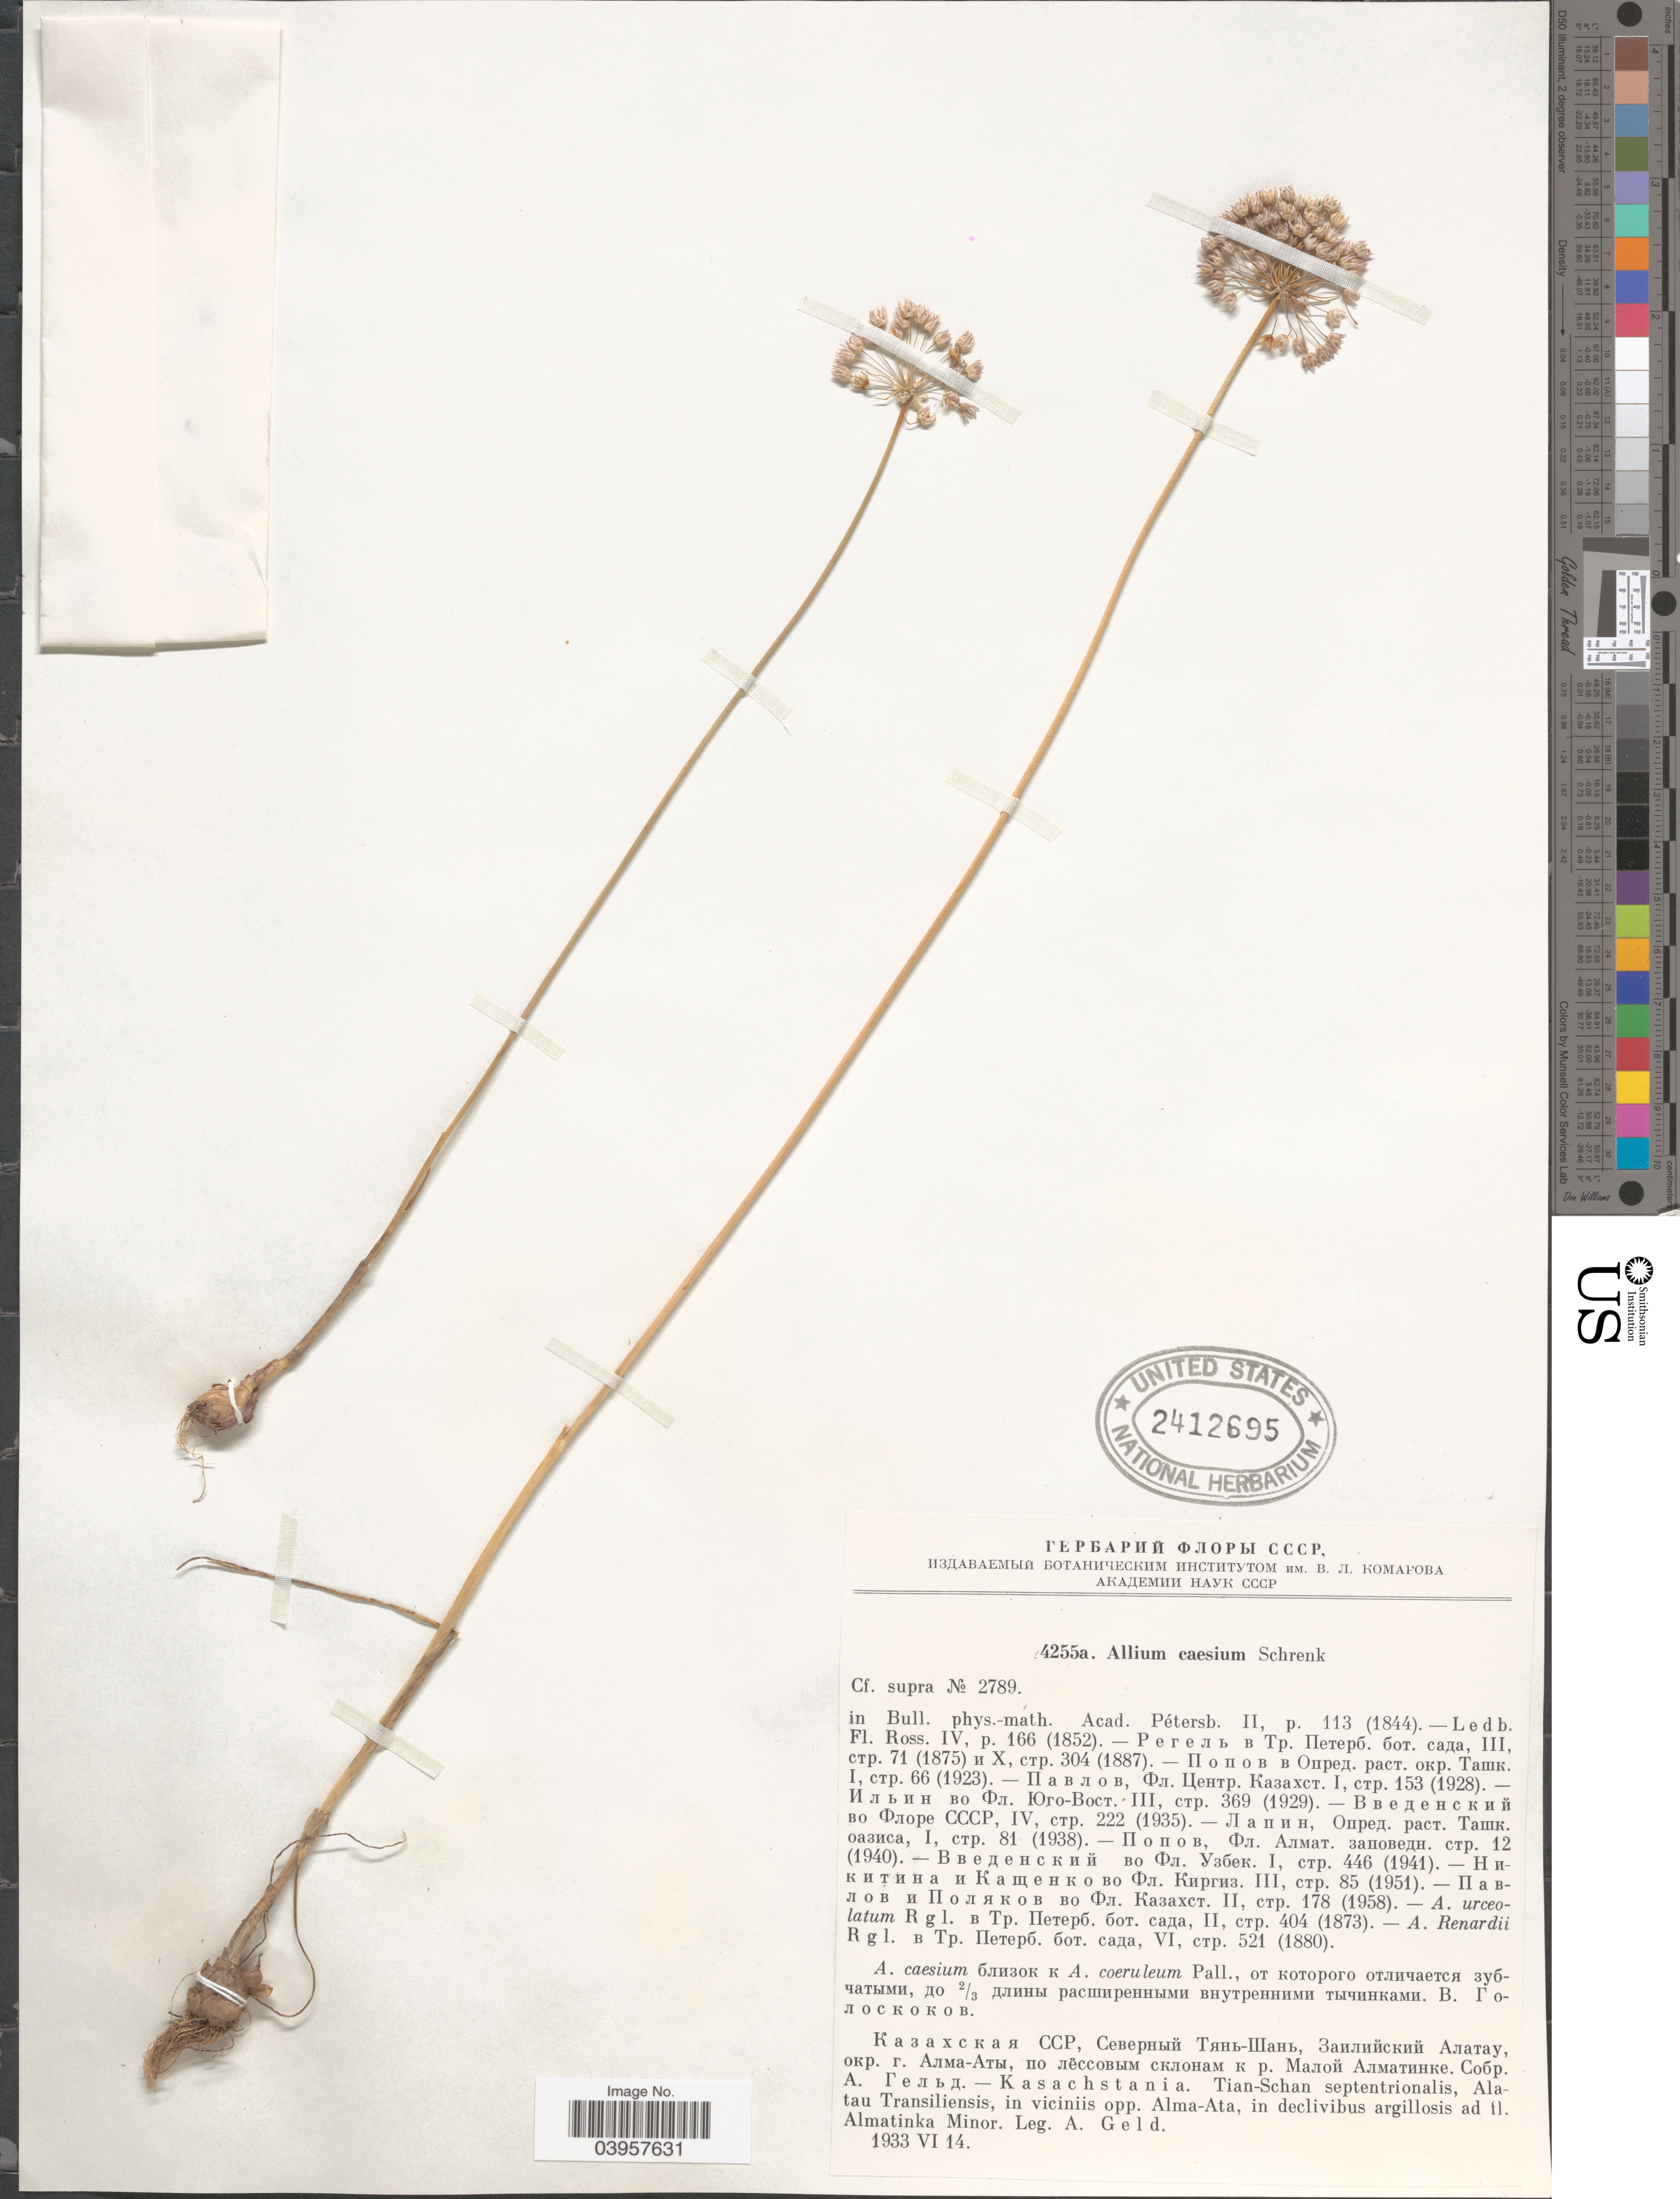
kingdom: Plantae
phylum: Tracheophyta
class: Liliopsida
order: Asparagales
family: Amaryllidaceae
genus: Allium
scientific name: Allium caesium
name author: Schrenk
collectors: A. Geld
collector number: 4255a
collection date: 1933-06-14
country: Kazakhstan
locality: Kasachstania. Tian-Schan septentrionalis, Alatau Transiliensis, in viciniis opp. Alma-Ata, in declivibus argillosis ad fl. Almatinka Minor.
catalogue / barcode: US 2412695